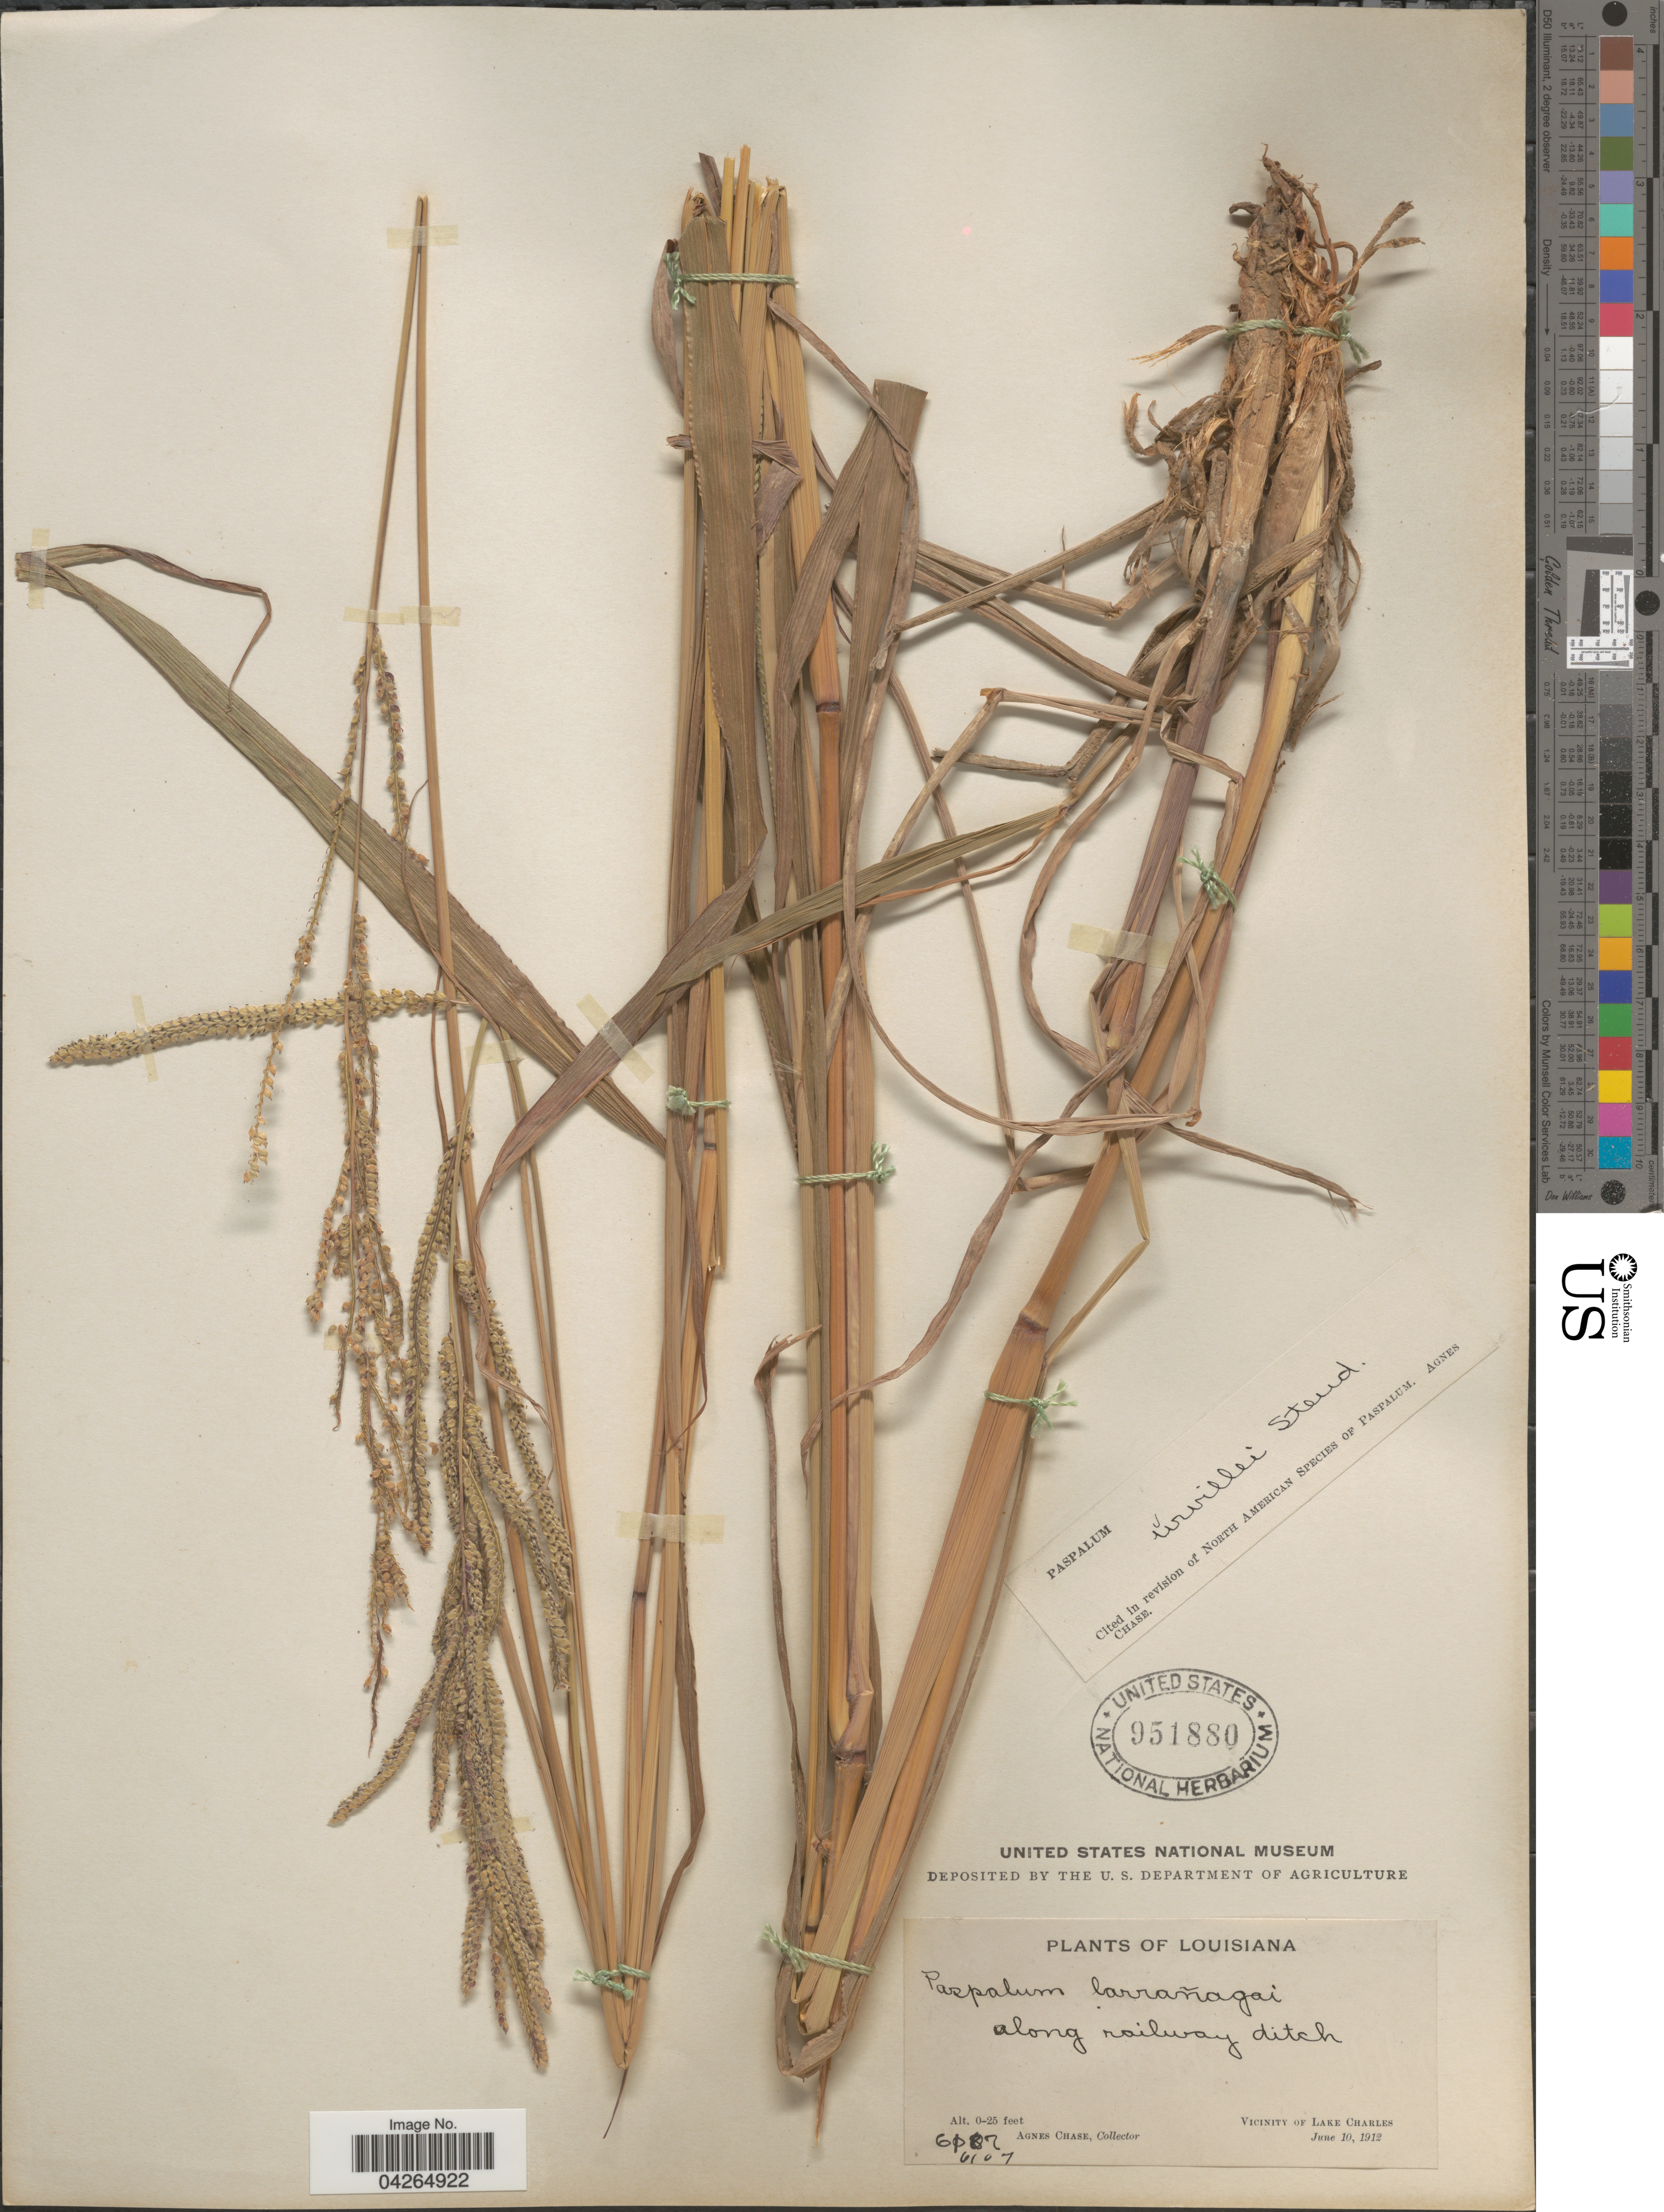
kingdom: Plantae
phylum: Tracheophyta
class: Liliopsida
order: Poales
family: Poaceae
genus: Paspalum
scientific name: Paspalum urvillei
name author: Steud.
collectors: A. Chase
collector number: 6107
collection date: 1912-06-10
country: United States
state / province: Louisiana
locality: Along railway ditch. Vicinity of Lake Charles.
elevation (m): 0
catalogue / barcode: US 951880